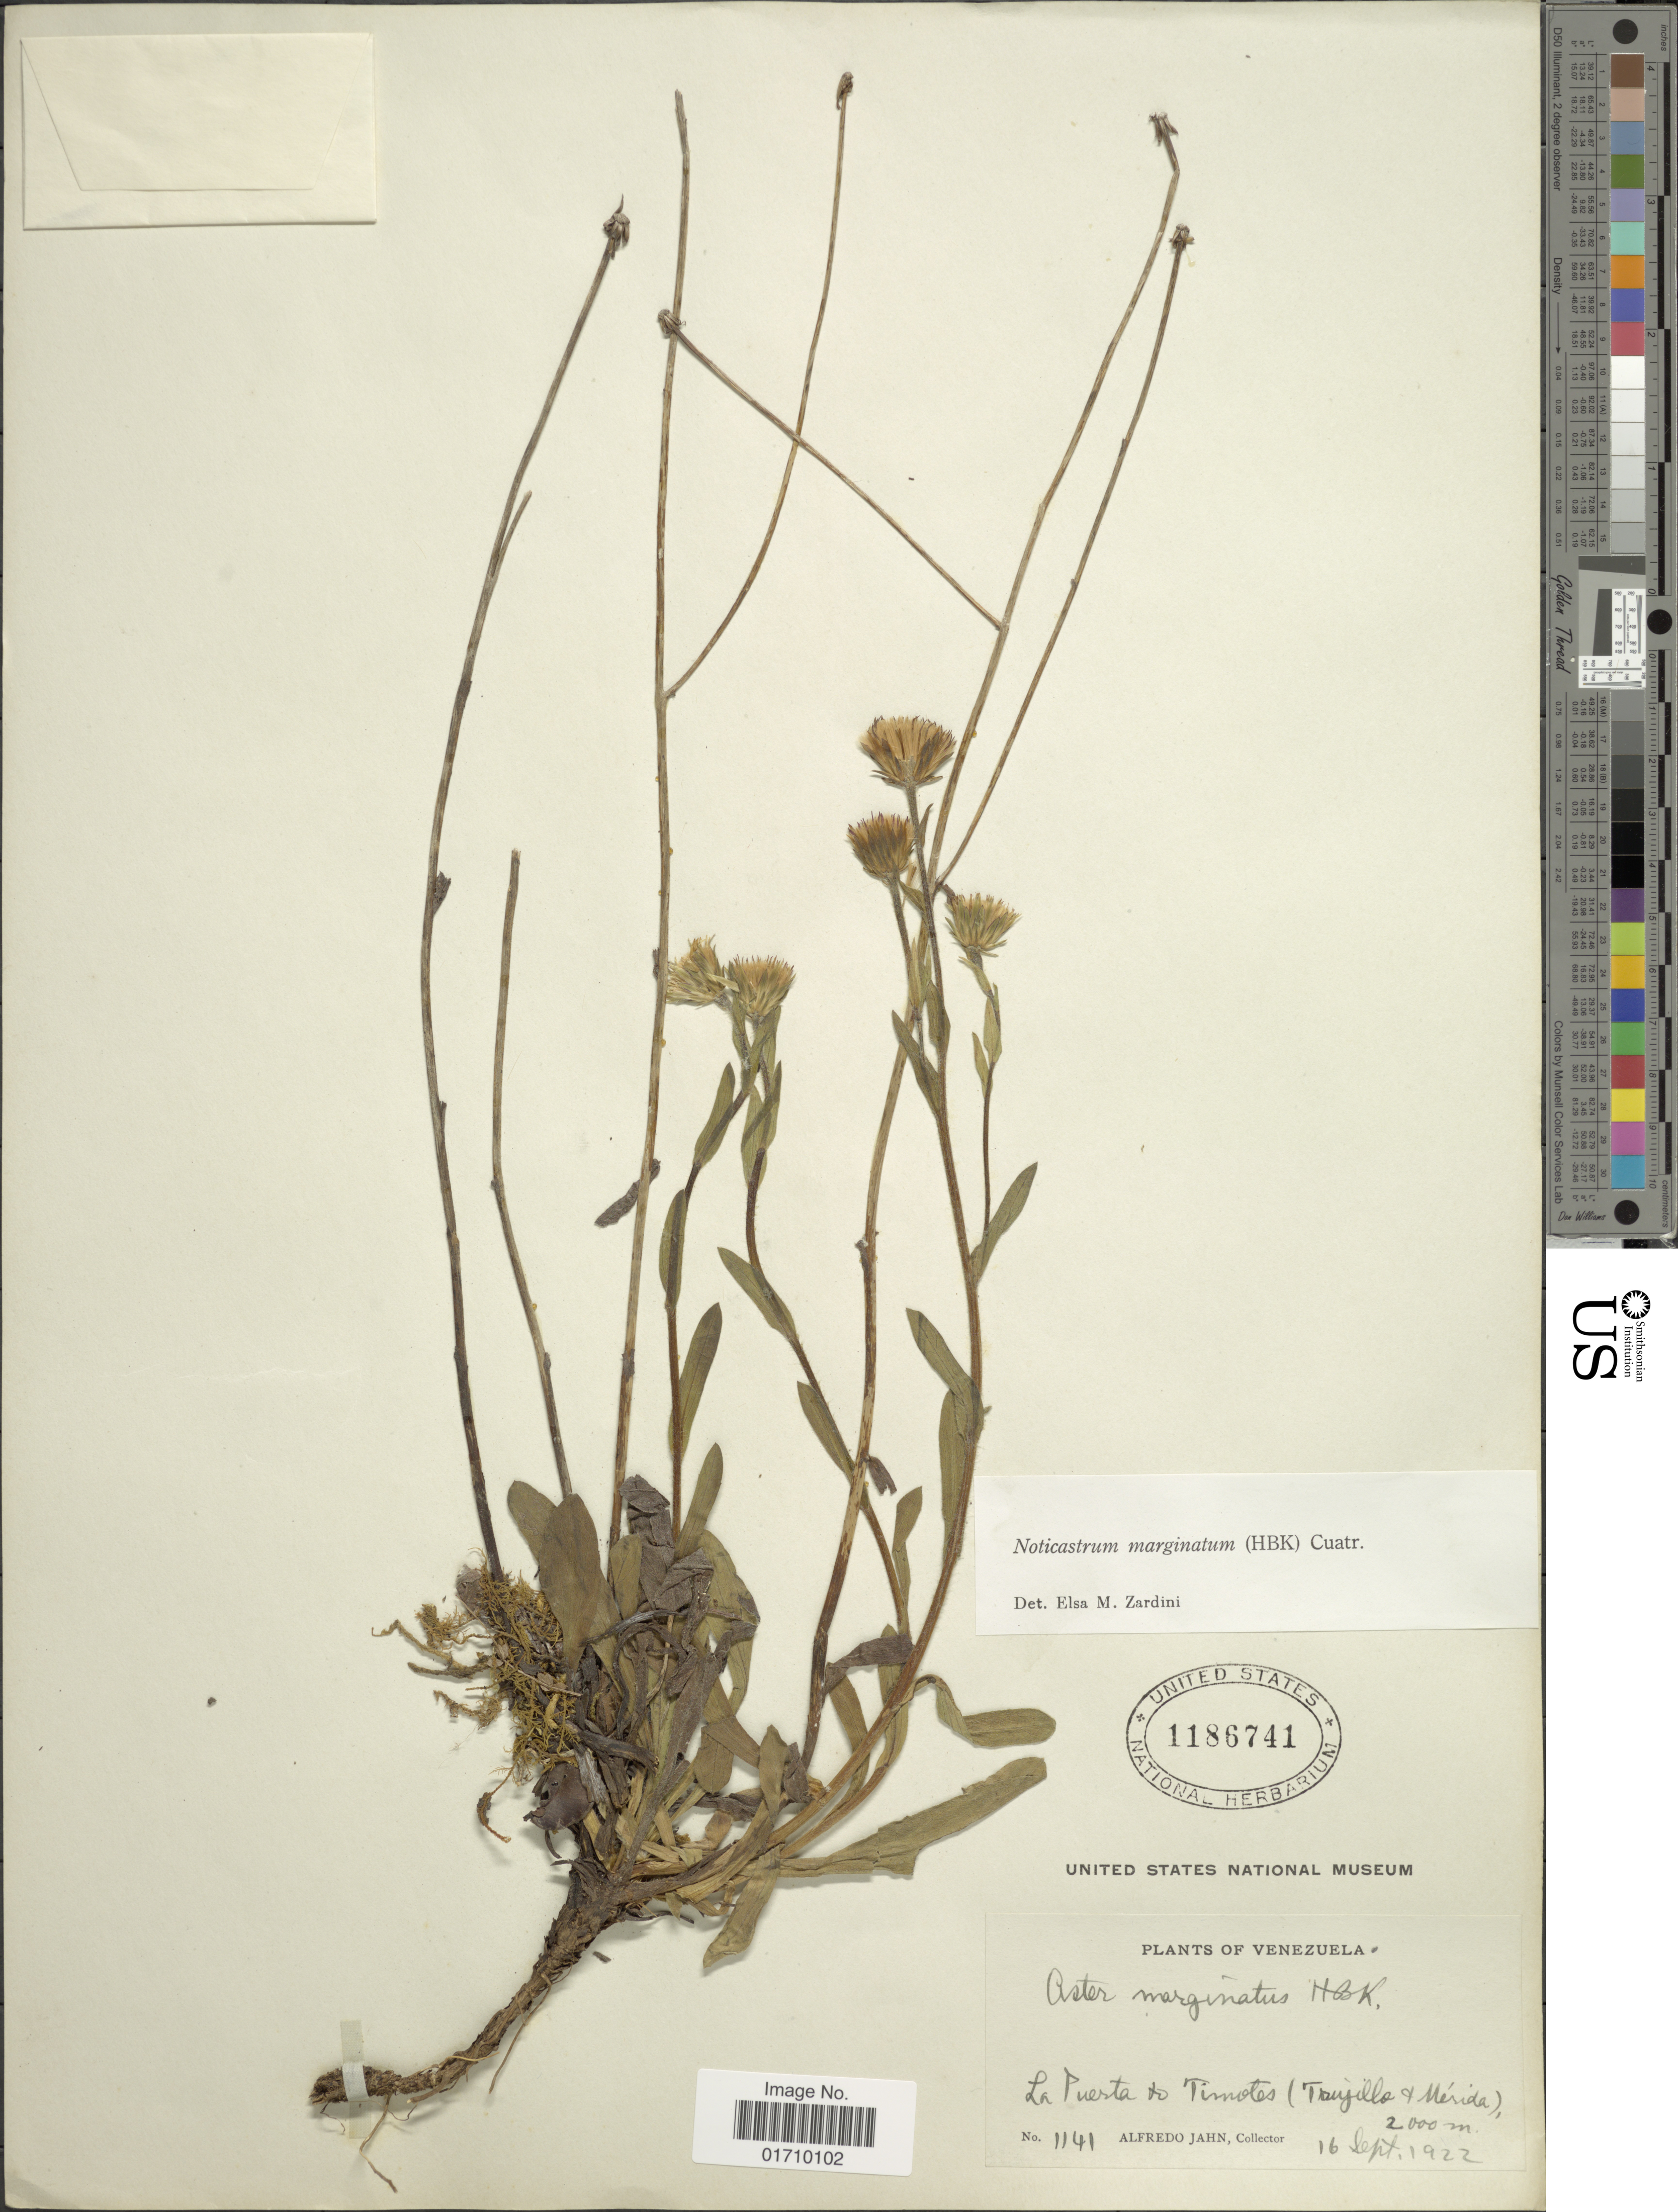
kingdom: Plantae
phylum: Tracheophyta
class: Magnoliopsida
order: Asterales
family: Asteraceae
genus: Noticastrum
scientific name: Noticastrum marginatum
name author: (Kunth) Cuatrec.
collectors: A. Jahn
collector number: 1141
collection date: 1922-09-16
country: Venezuela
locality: La Puerta to Timotes (Trujillo + Merida)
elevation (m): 2000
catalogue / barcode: US 1186741